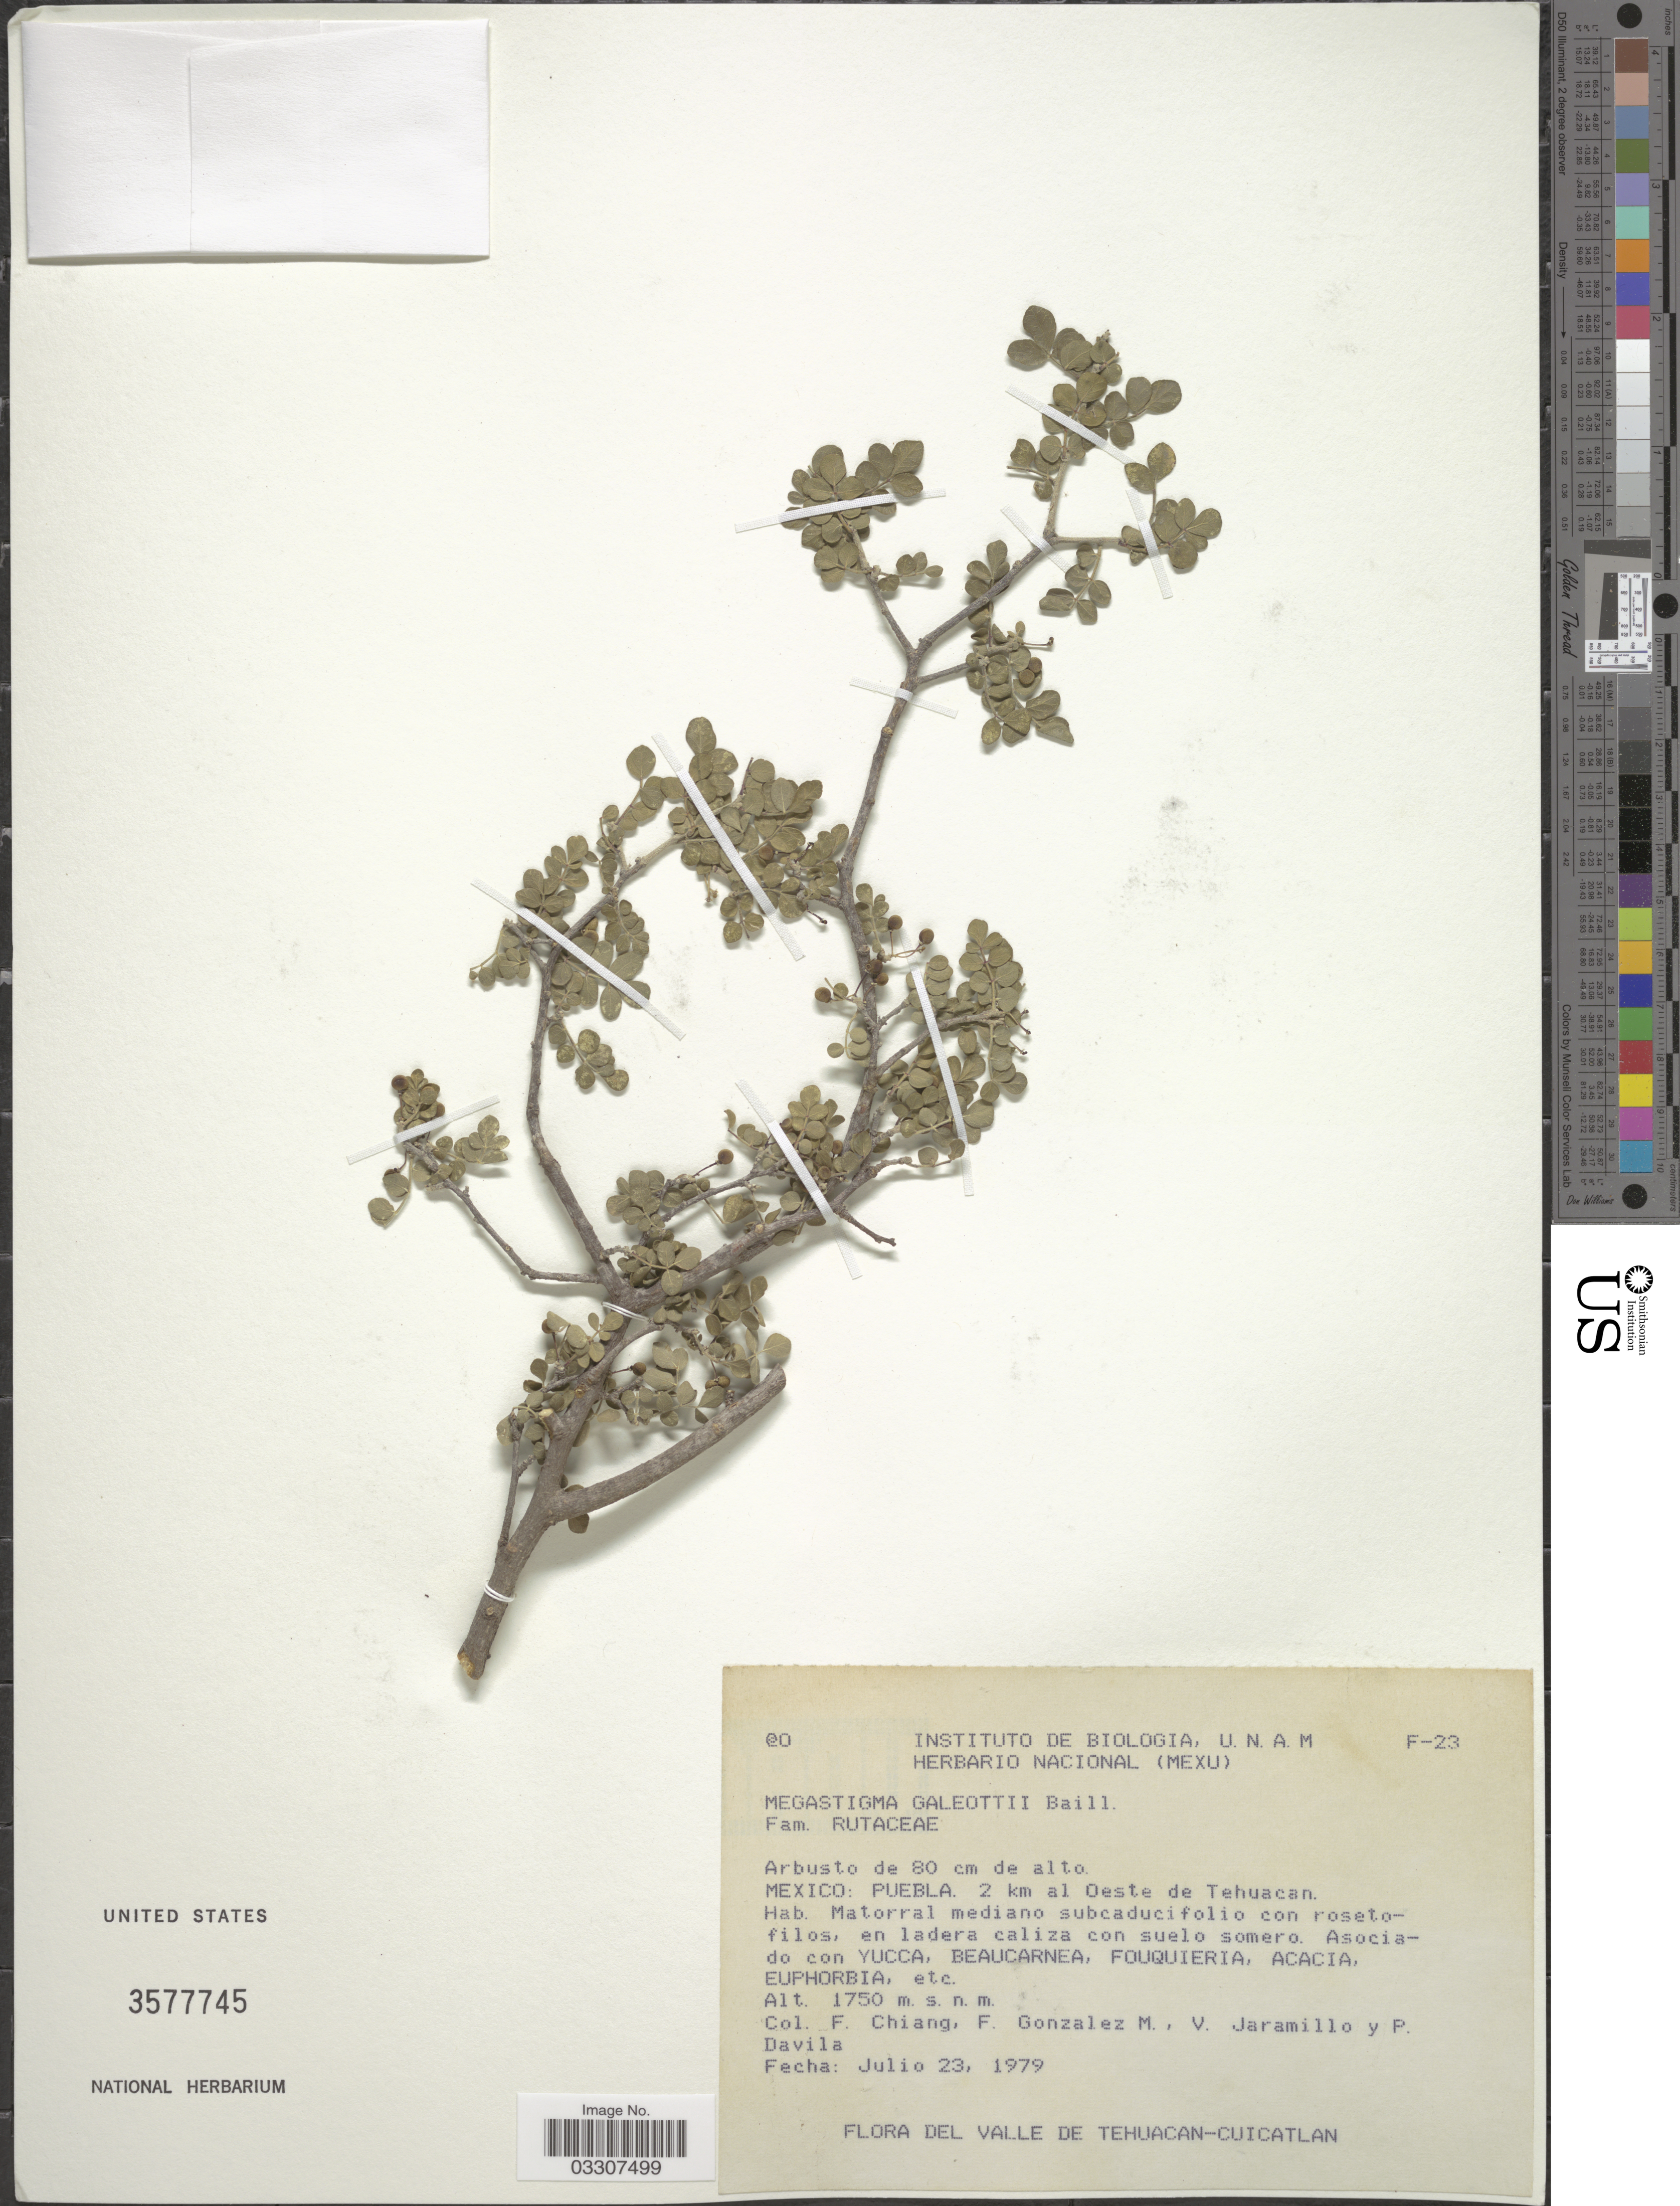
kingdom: Plantae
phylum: Tracheophyta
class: Magnoliopsida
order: Sapindales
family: Rutaceae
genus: Megastigma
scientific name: Megastigma galeottii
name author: Baill.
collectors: F. Chiang, F. Medrano, V. Jaramillo & P. Dávila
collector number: F-23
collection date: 1979-07-23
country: Mexico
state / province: Puebla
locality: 2 km al Oeste de Tehuacan. Valle de Tehuacan-Cuicatlan.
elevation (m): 1750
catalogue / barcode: US 3577745